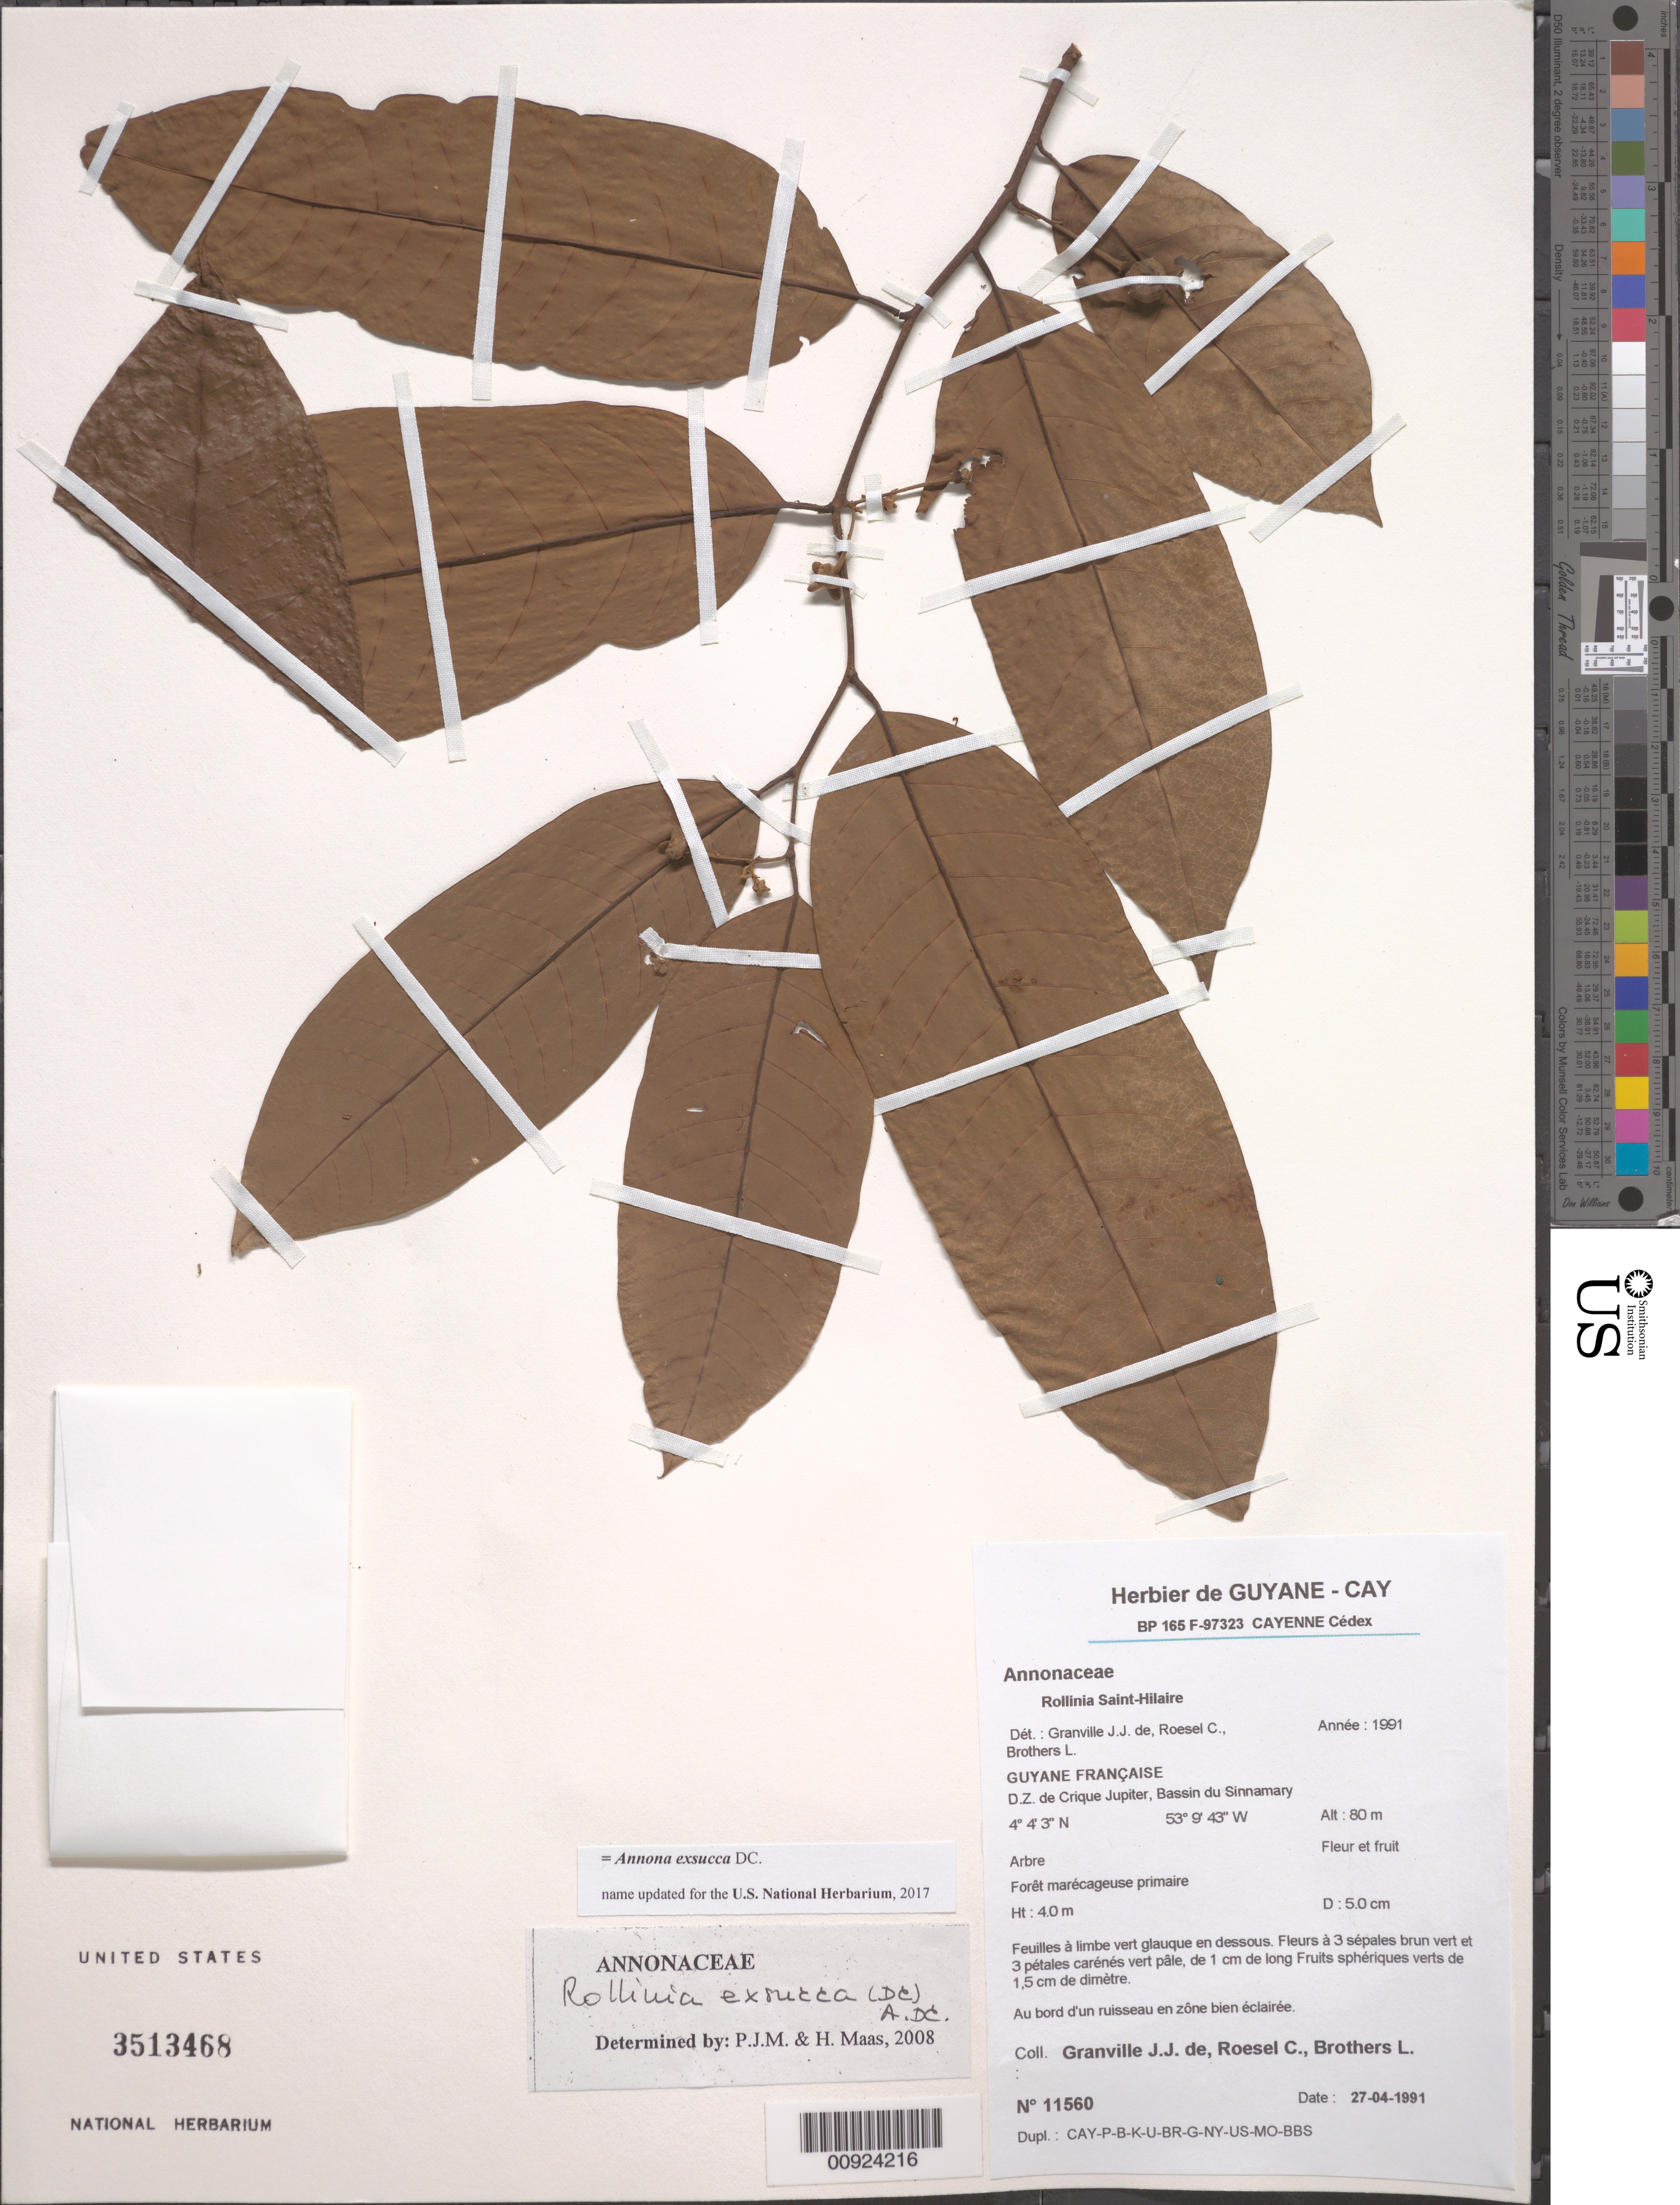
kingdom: Plantae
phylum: Tracheophyta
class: Magnoliopsida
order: Magnoliales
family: Annonaceae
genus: Annona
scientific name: Annona exsucca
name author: DC. ex Dunal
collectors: J.-J. de Granville, C. S. Roesel & L. Brothers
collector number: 11560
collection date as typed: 27-Apr-91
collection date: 1991-04-27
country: French Guiana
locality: D.Z. de Crique Jupiter, Bassin du Sinnamary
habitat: Foret marecageuse primaire. Au bord d'un ruisseau en zone bien eclairee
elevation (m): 80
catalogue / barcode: US 3513468